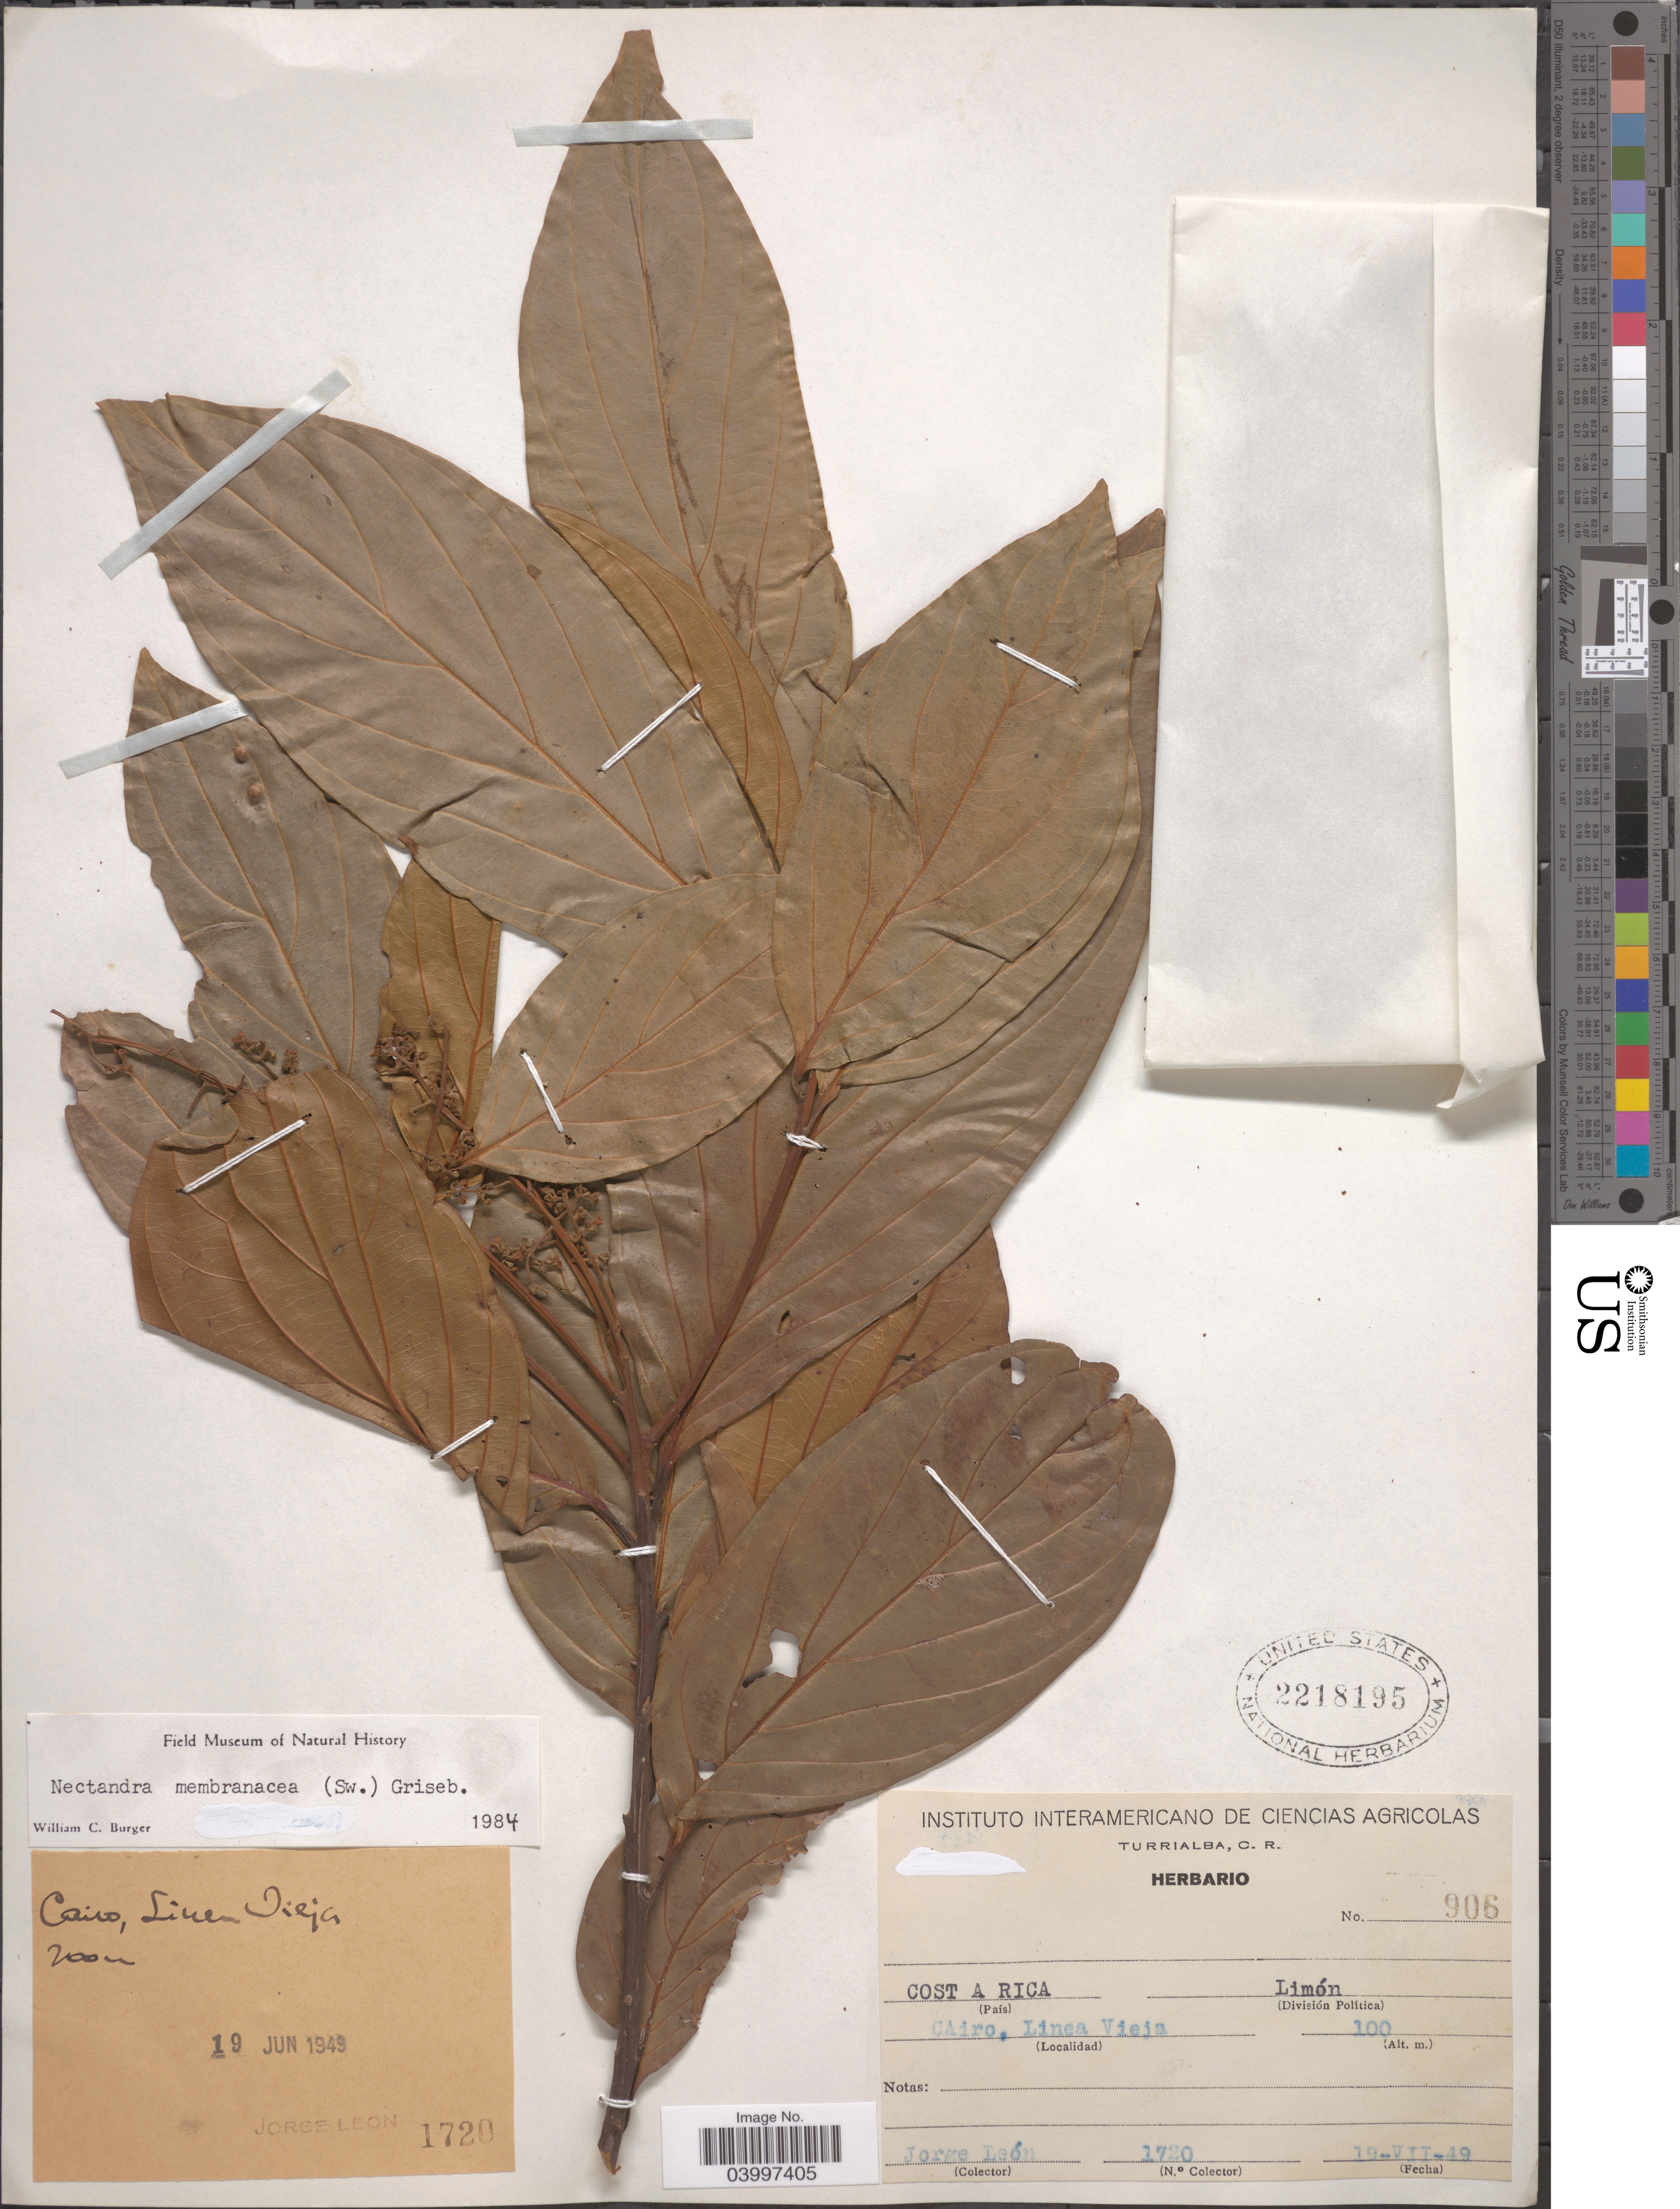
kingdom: Plantae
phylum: Tracheophyta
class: Magnoliopsida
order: Laurales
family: Lauraceae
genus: Nectandra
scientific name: Nectandra membranacea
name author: (Sw.) Griseb.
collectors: J. León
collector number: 1720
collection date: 1949-07-19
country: Costa Rica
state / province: Limón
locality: Cairo, Linea Vieja.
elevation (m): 100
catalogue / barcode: US 2218195